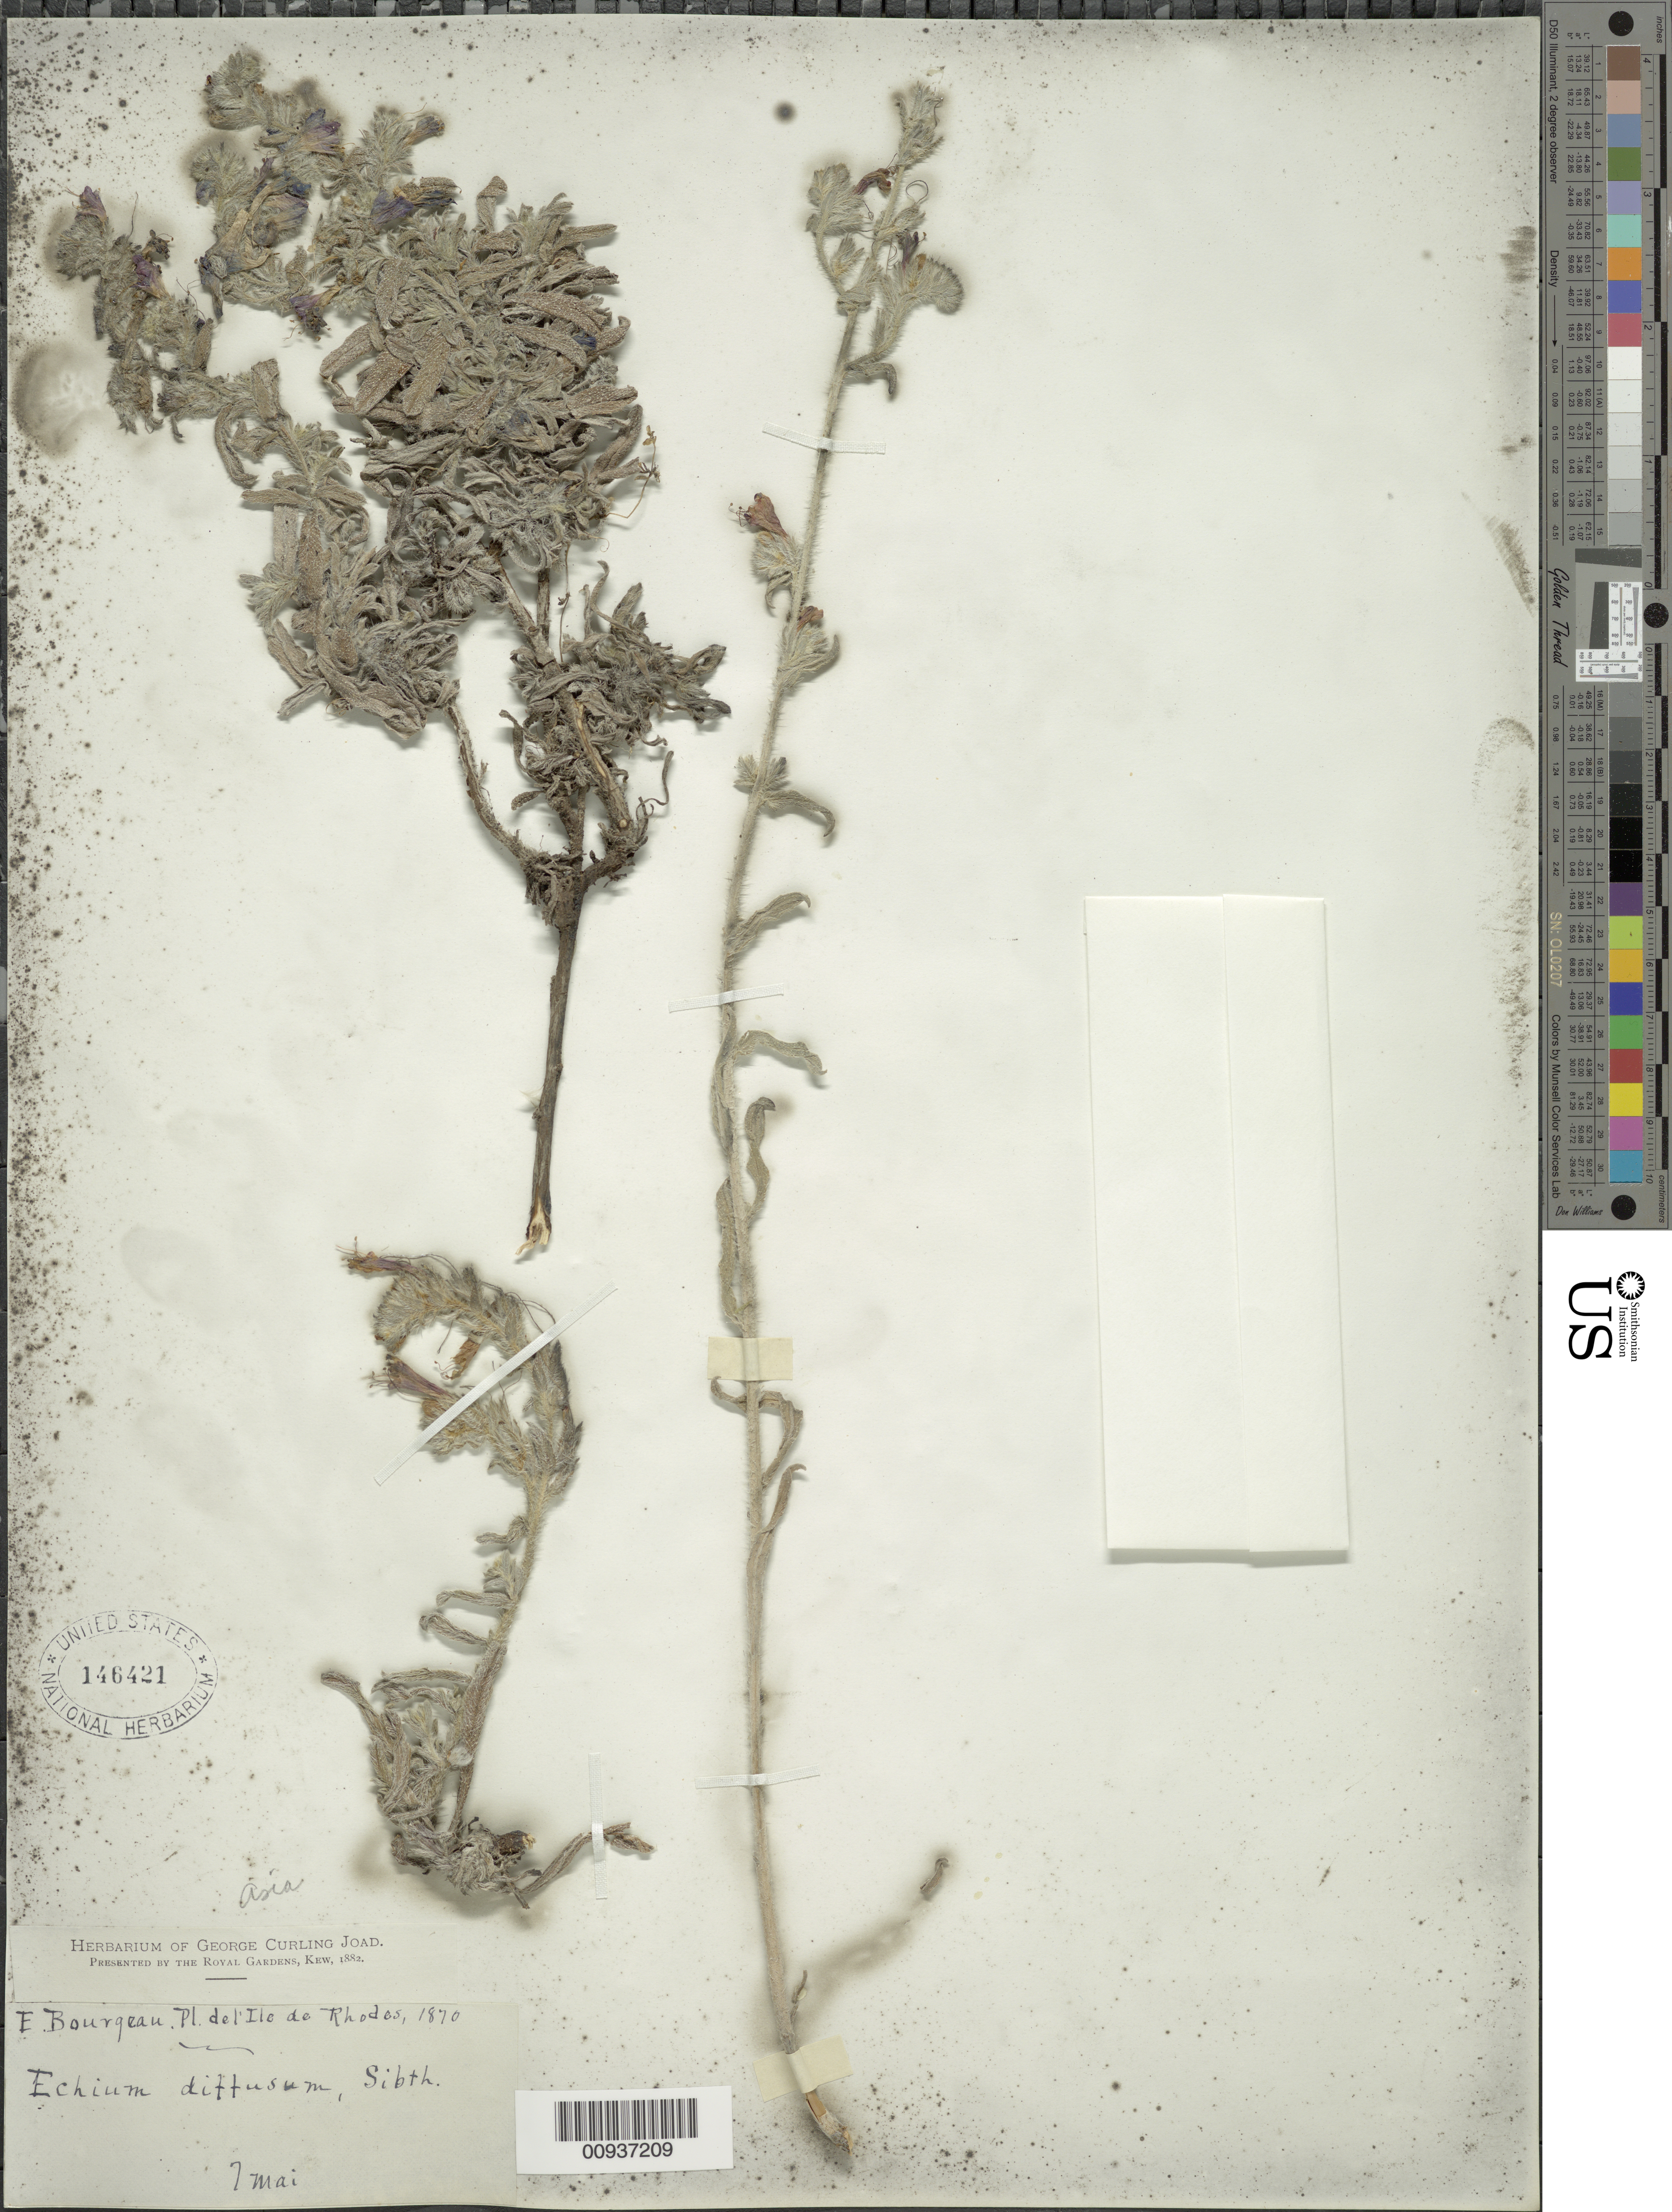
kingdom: Plantae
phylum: Tracheophyta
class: Magnoliopsida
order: Boraginales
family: Boraginaceae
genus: Echium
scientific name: Echium diffusum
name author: Sibth. & Sm.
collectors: E. Bourgeau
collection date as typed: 07 May 1870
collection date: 1870-05-07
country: Greece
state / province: South Aegean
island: Rhodes I.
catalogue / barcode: US 146421